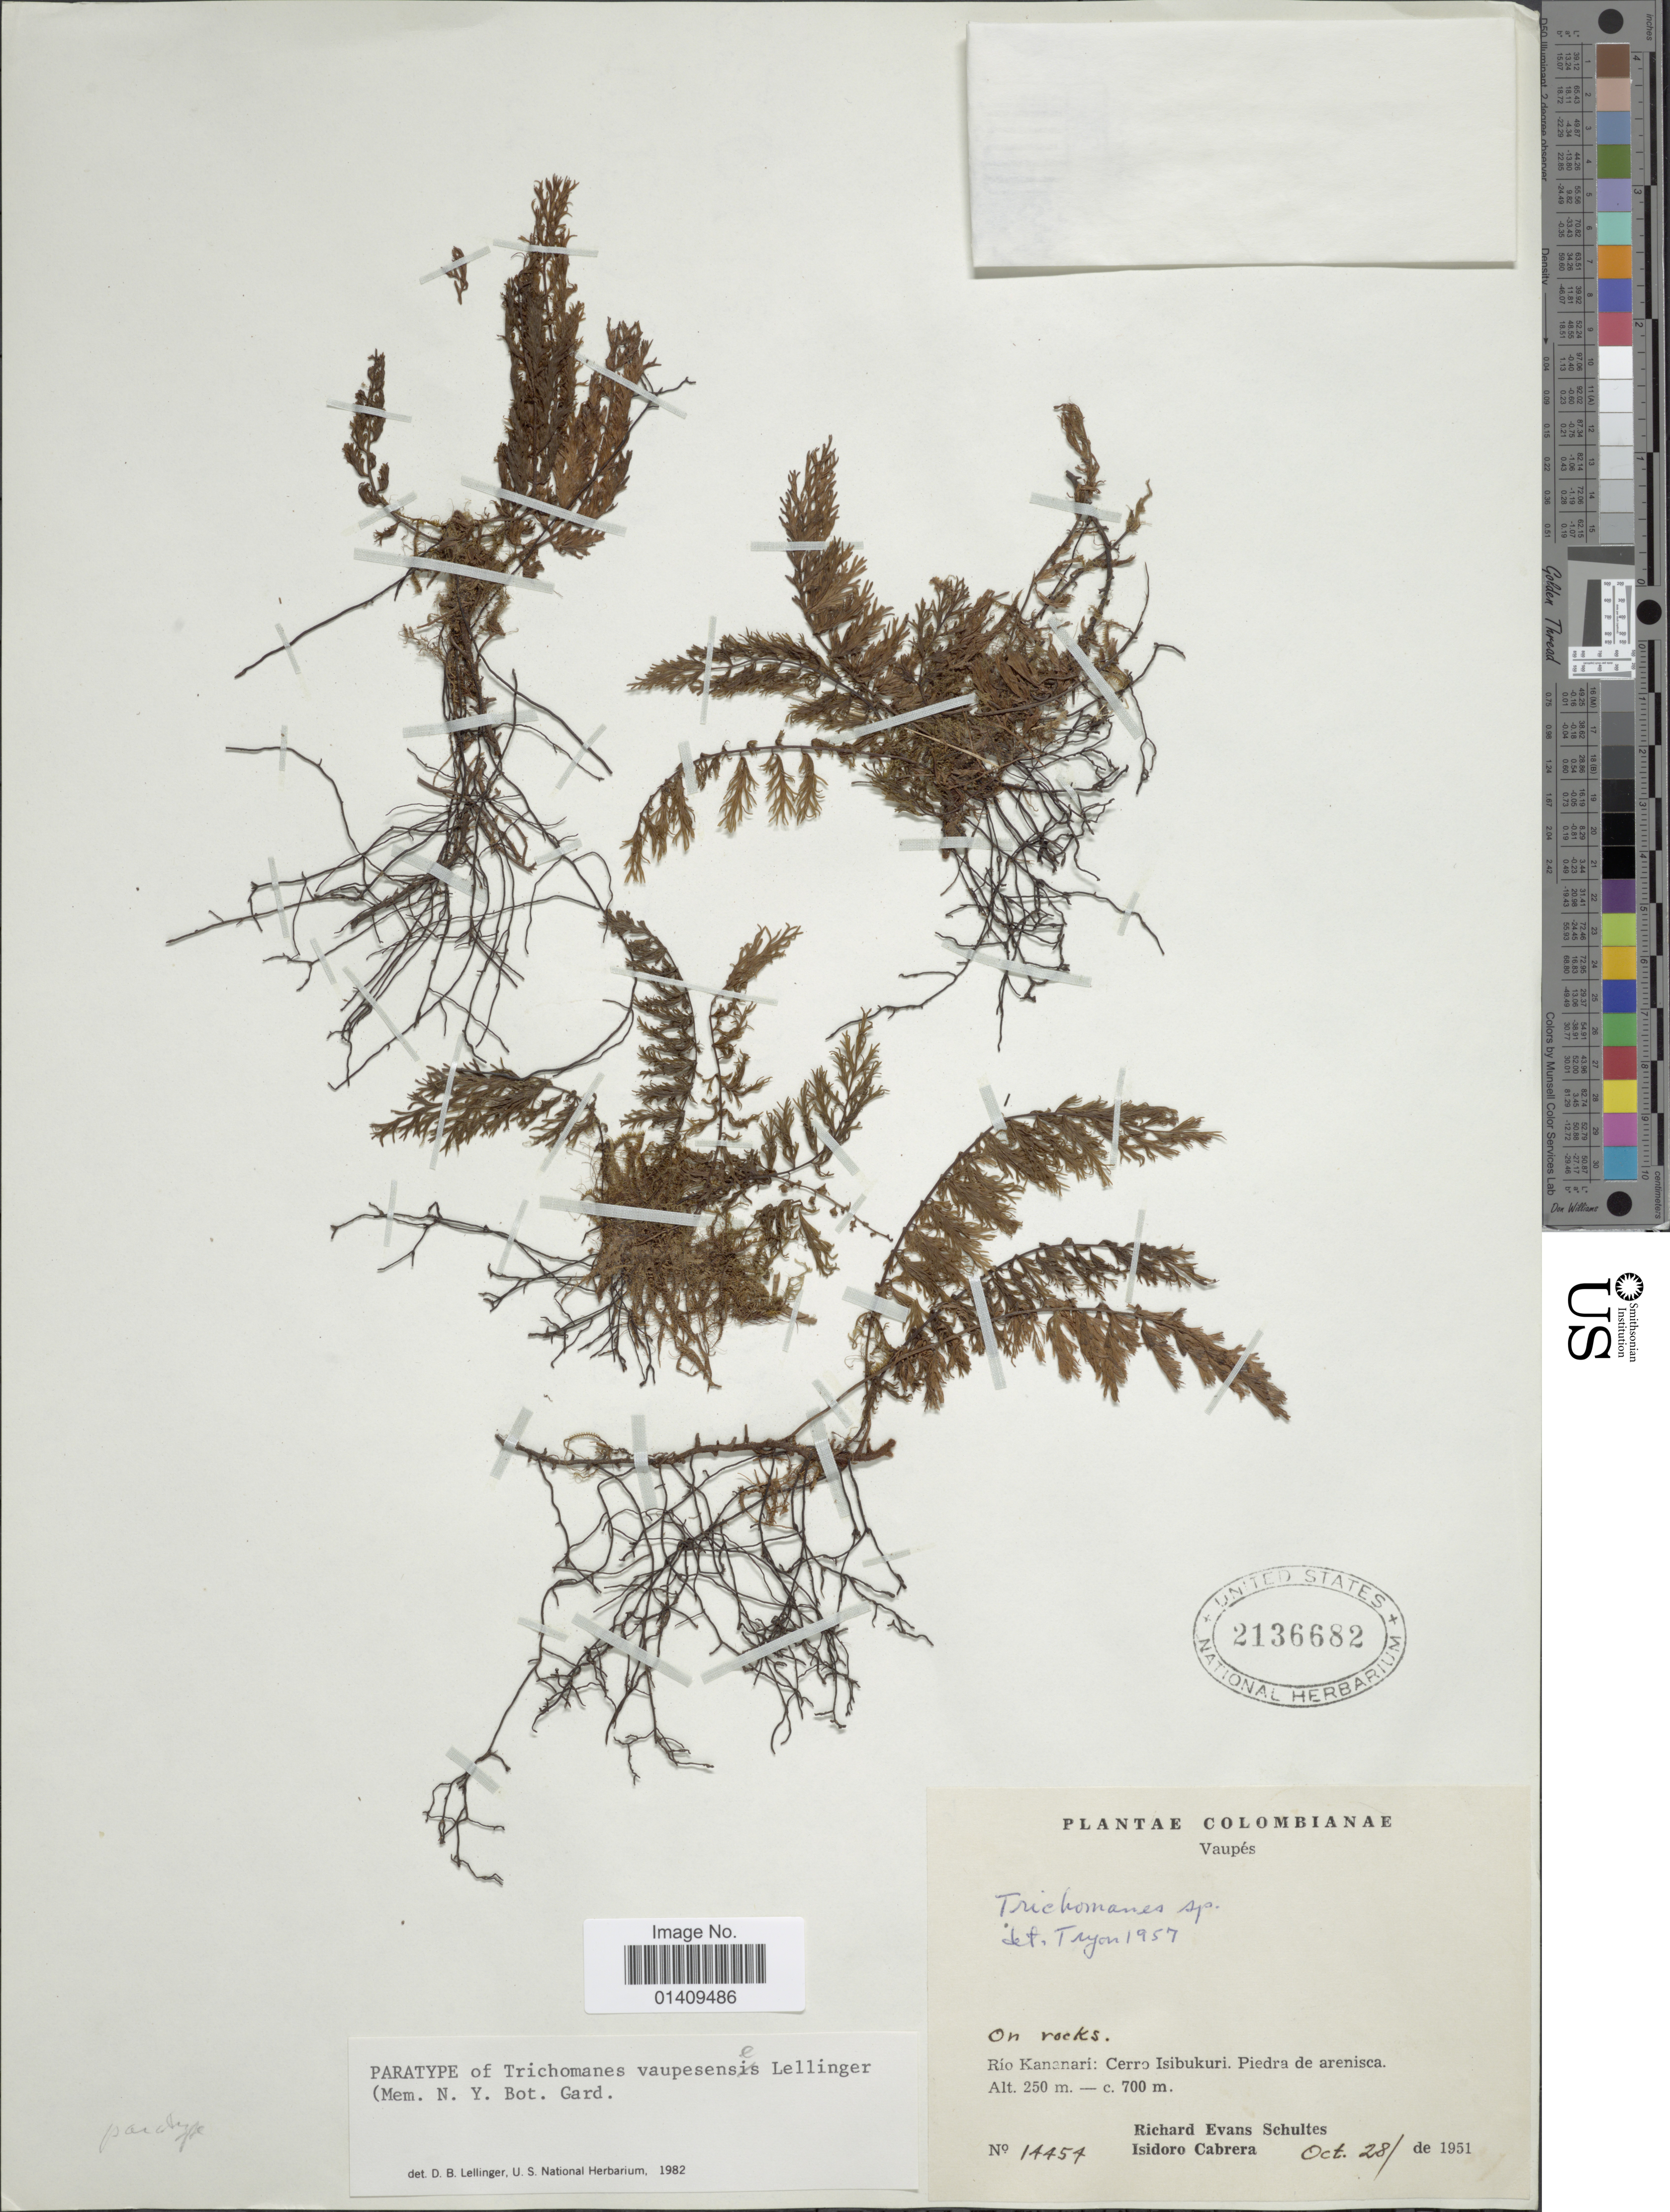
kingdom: Plantae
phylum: Tracheophyta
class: Polypodiopsida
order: Hymenophyllales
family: Hymenophyllaceae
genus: Trichomanes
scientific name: Trichomanes vaupesensis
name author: Lellinger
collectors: R. E. Schultes & I. Cabrera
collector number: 14454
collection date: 1951-10-28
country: Colombia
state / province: Vaupés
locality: Rio Kananari: Cerro Isibukuri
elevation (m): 250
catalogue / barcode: US 2136682